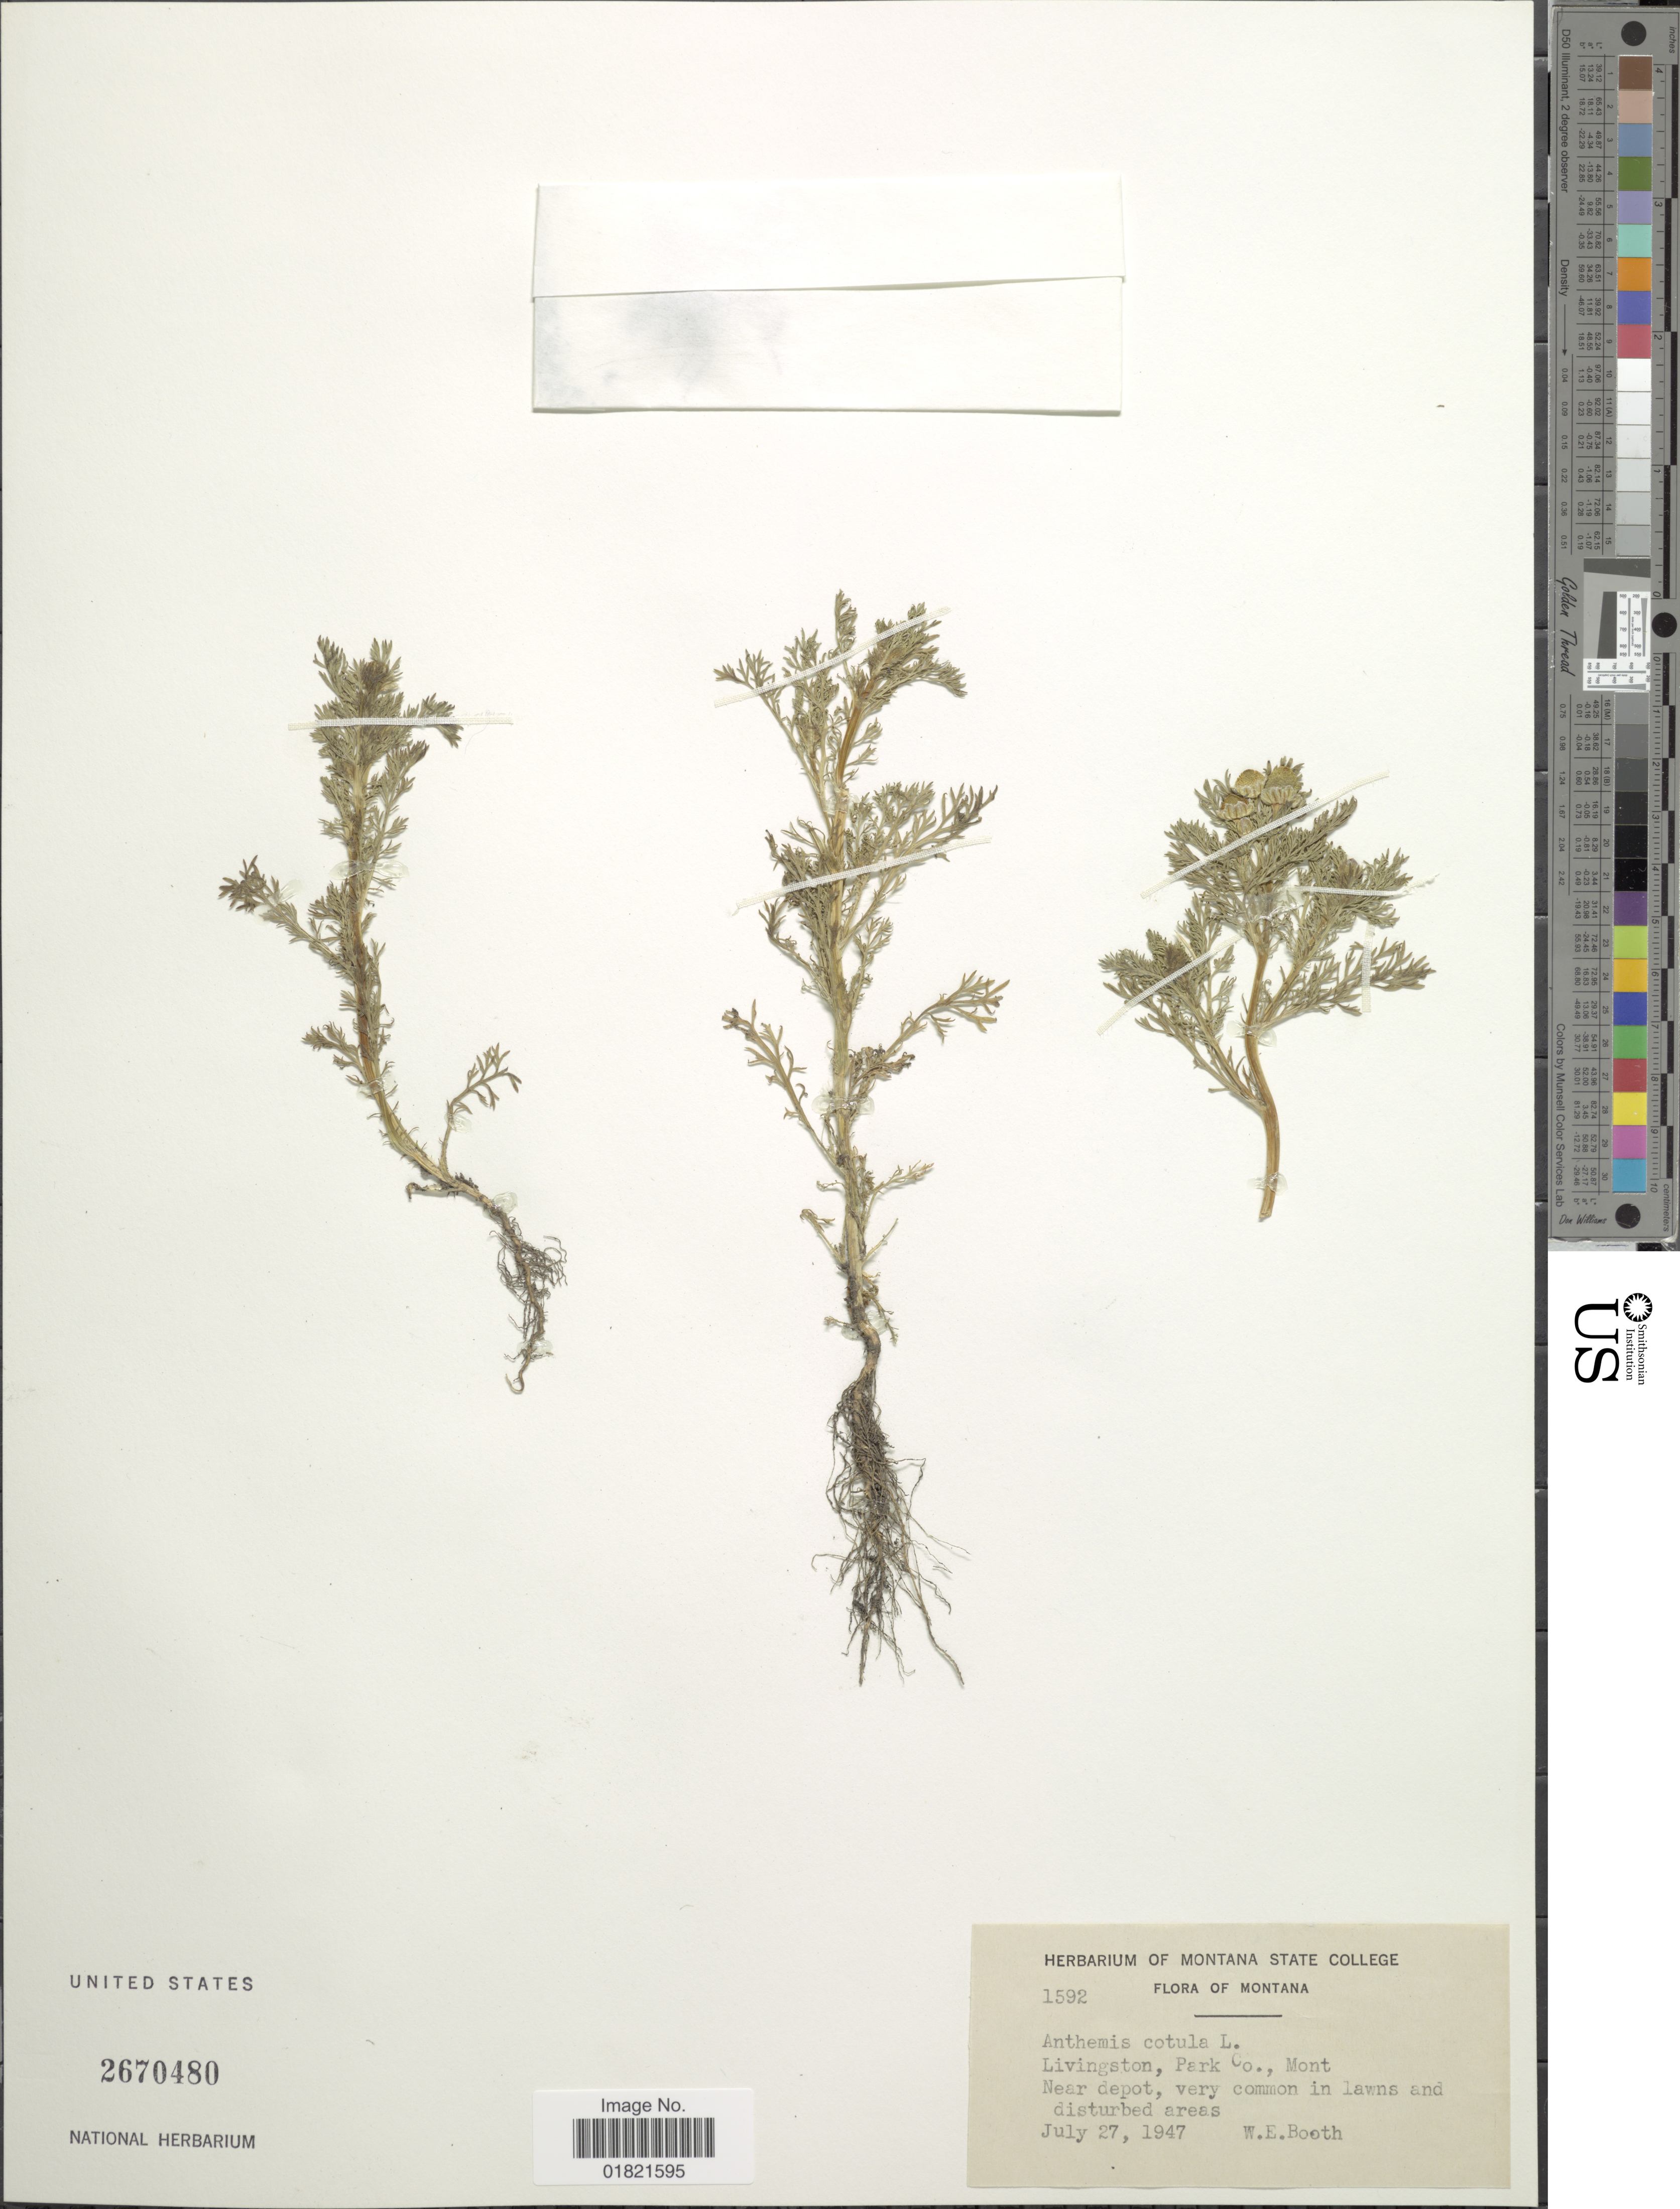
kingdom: Plantae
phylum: Tracheophyta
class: Magnoliopsida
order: Asterales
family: Asteraceae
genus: Anthemis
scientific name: Anthemis cotula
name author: L.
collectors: W. Booth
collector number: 1592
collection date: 1947-07-27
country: United States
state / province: Montana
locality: Livingstone, Park Co.,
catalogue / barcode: US 2670480